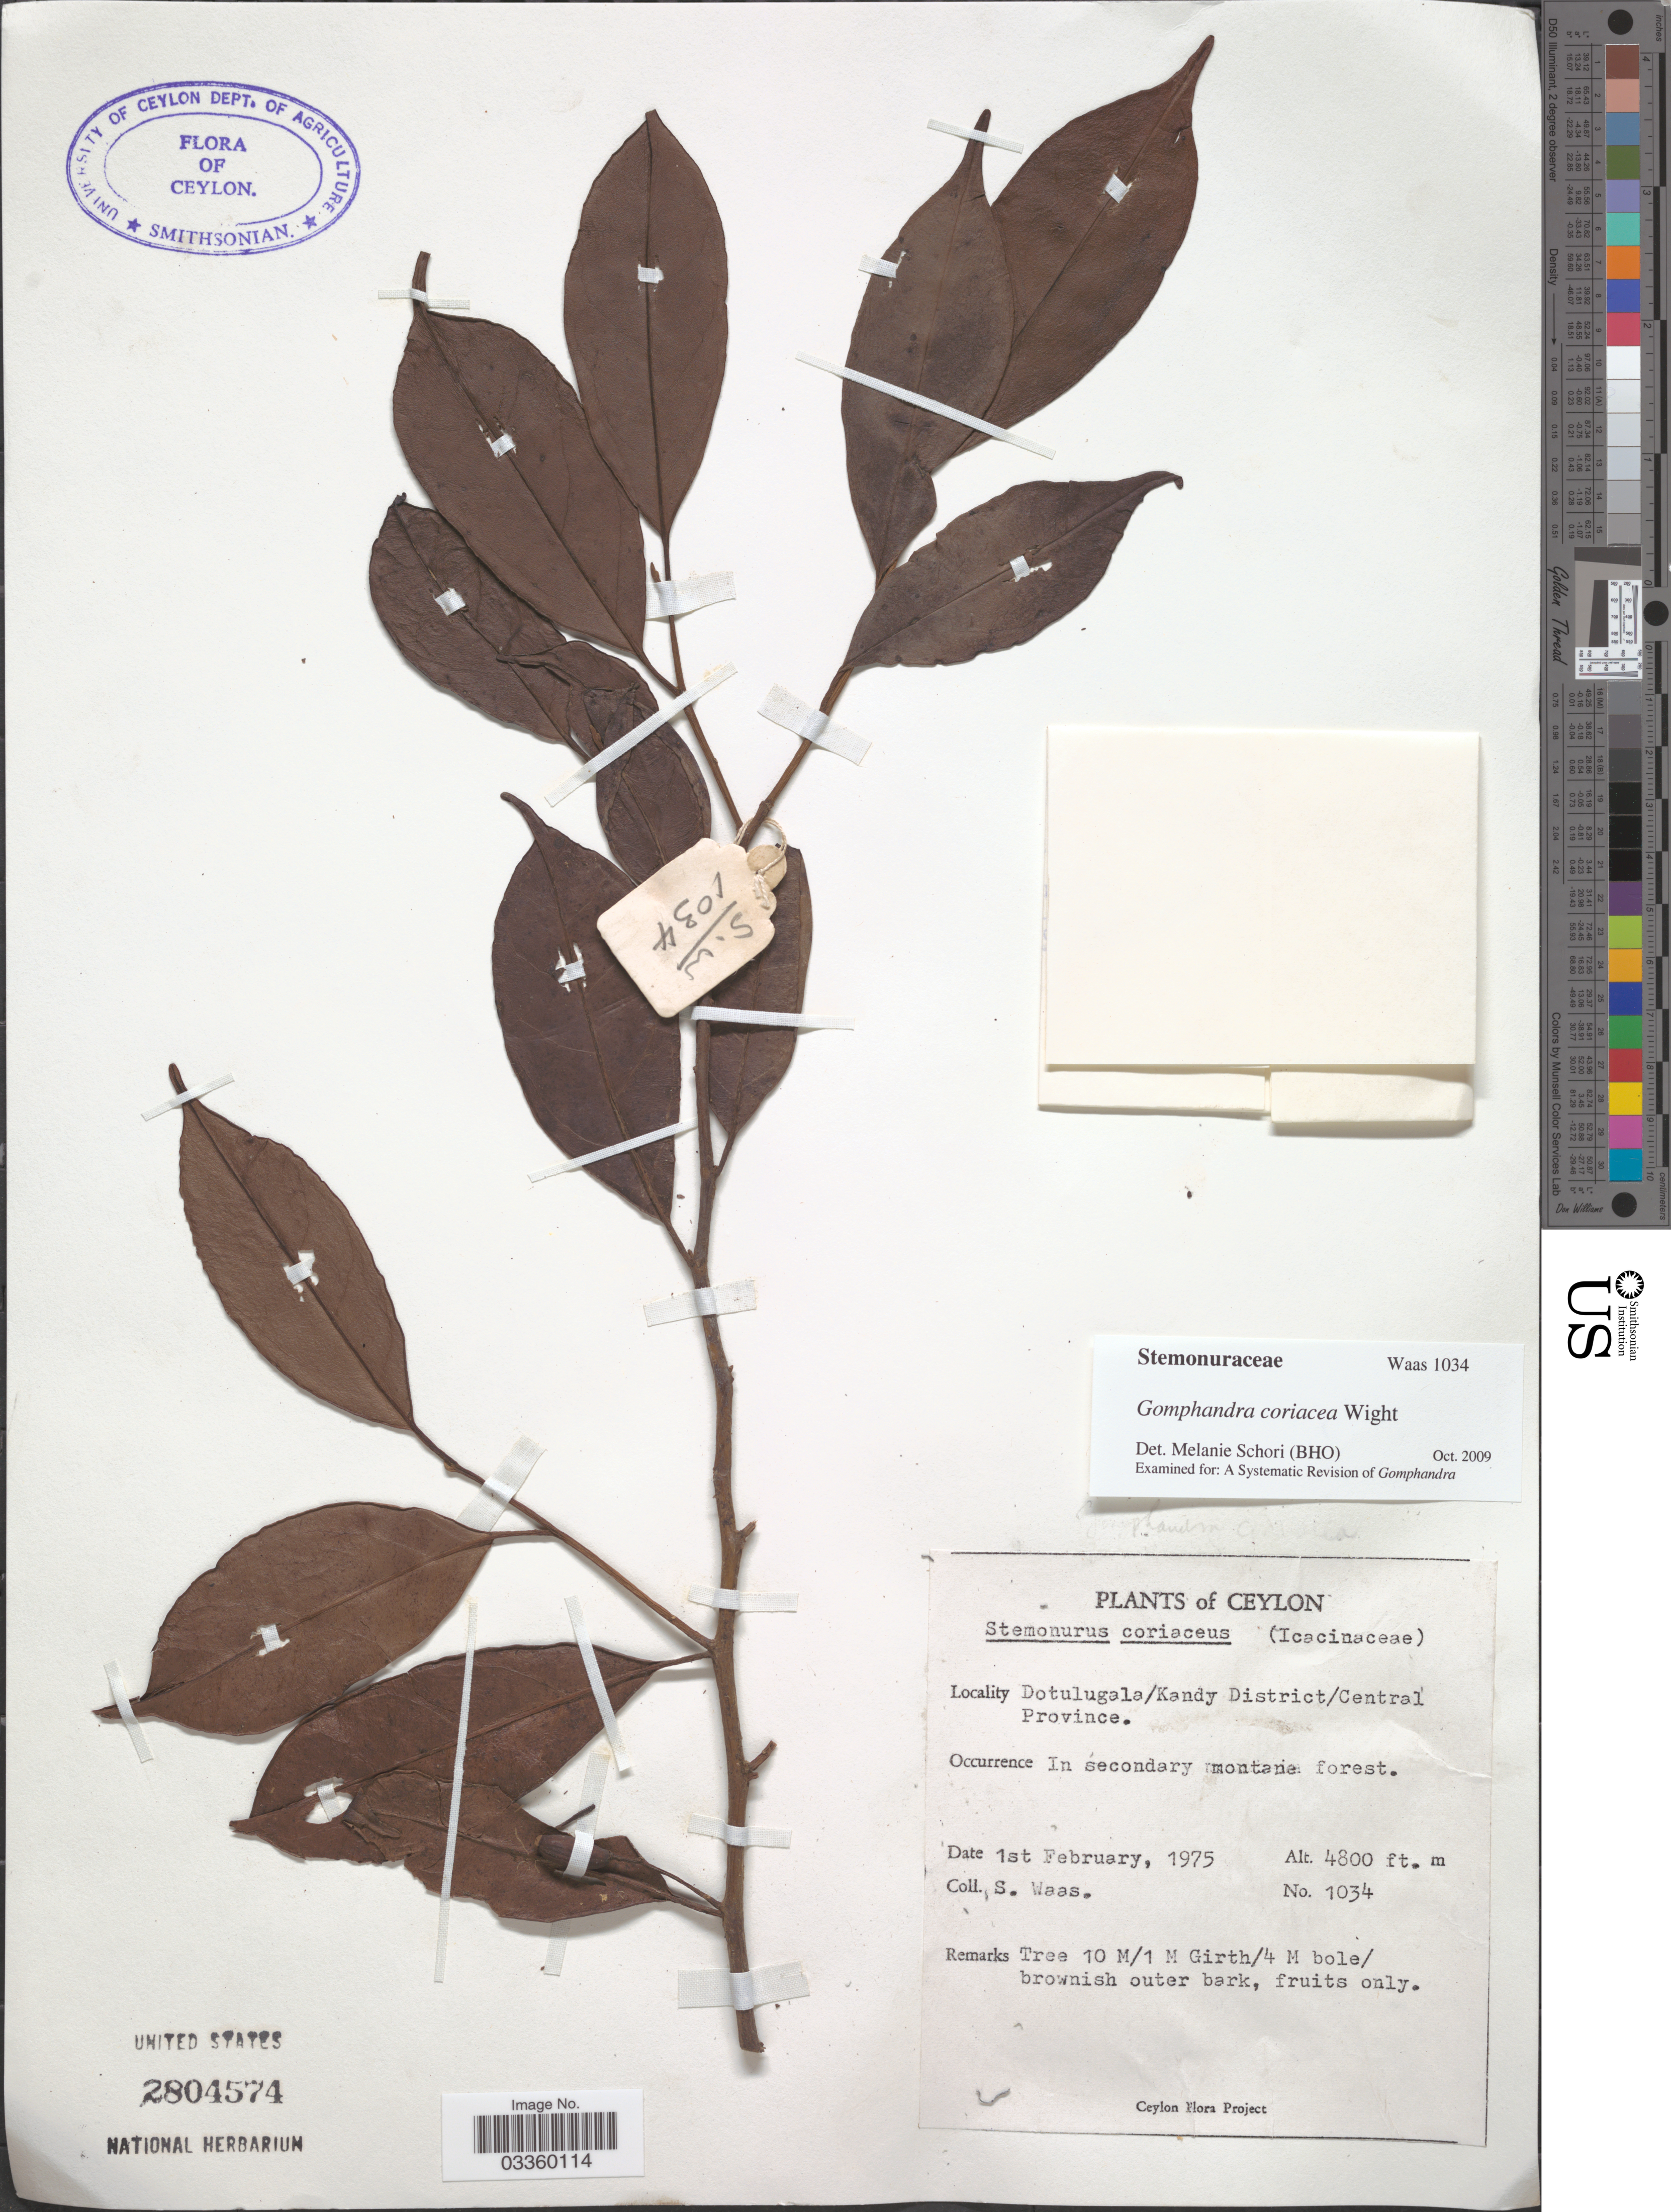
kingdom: Plantae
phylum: Tracheophyta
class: Magnoliopsida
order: Cardiopteridales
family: Stemonuraceae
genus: Gomphandra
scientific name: Gomphandra coriacea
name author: Wight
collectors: S. Waas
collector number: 1034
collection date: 1975-02-01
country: Sri Lanka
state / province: Central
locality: Ceylon. Dotulugala/Kandy District.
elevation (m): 1463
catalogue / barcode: US 2804574